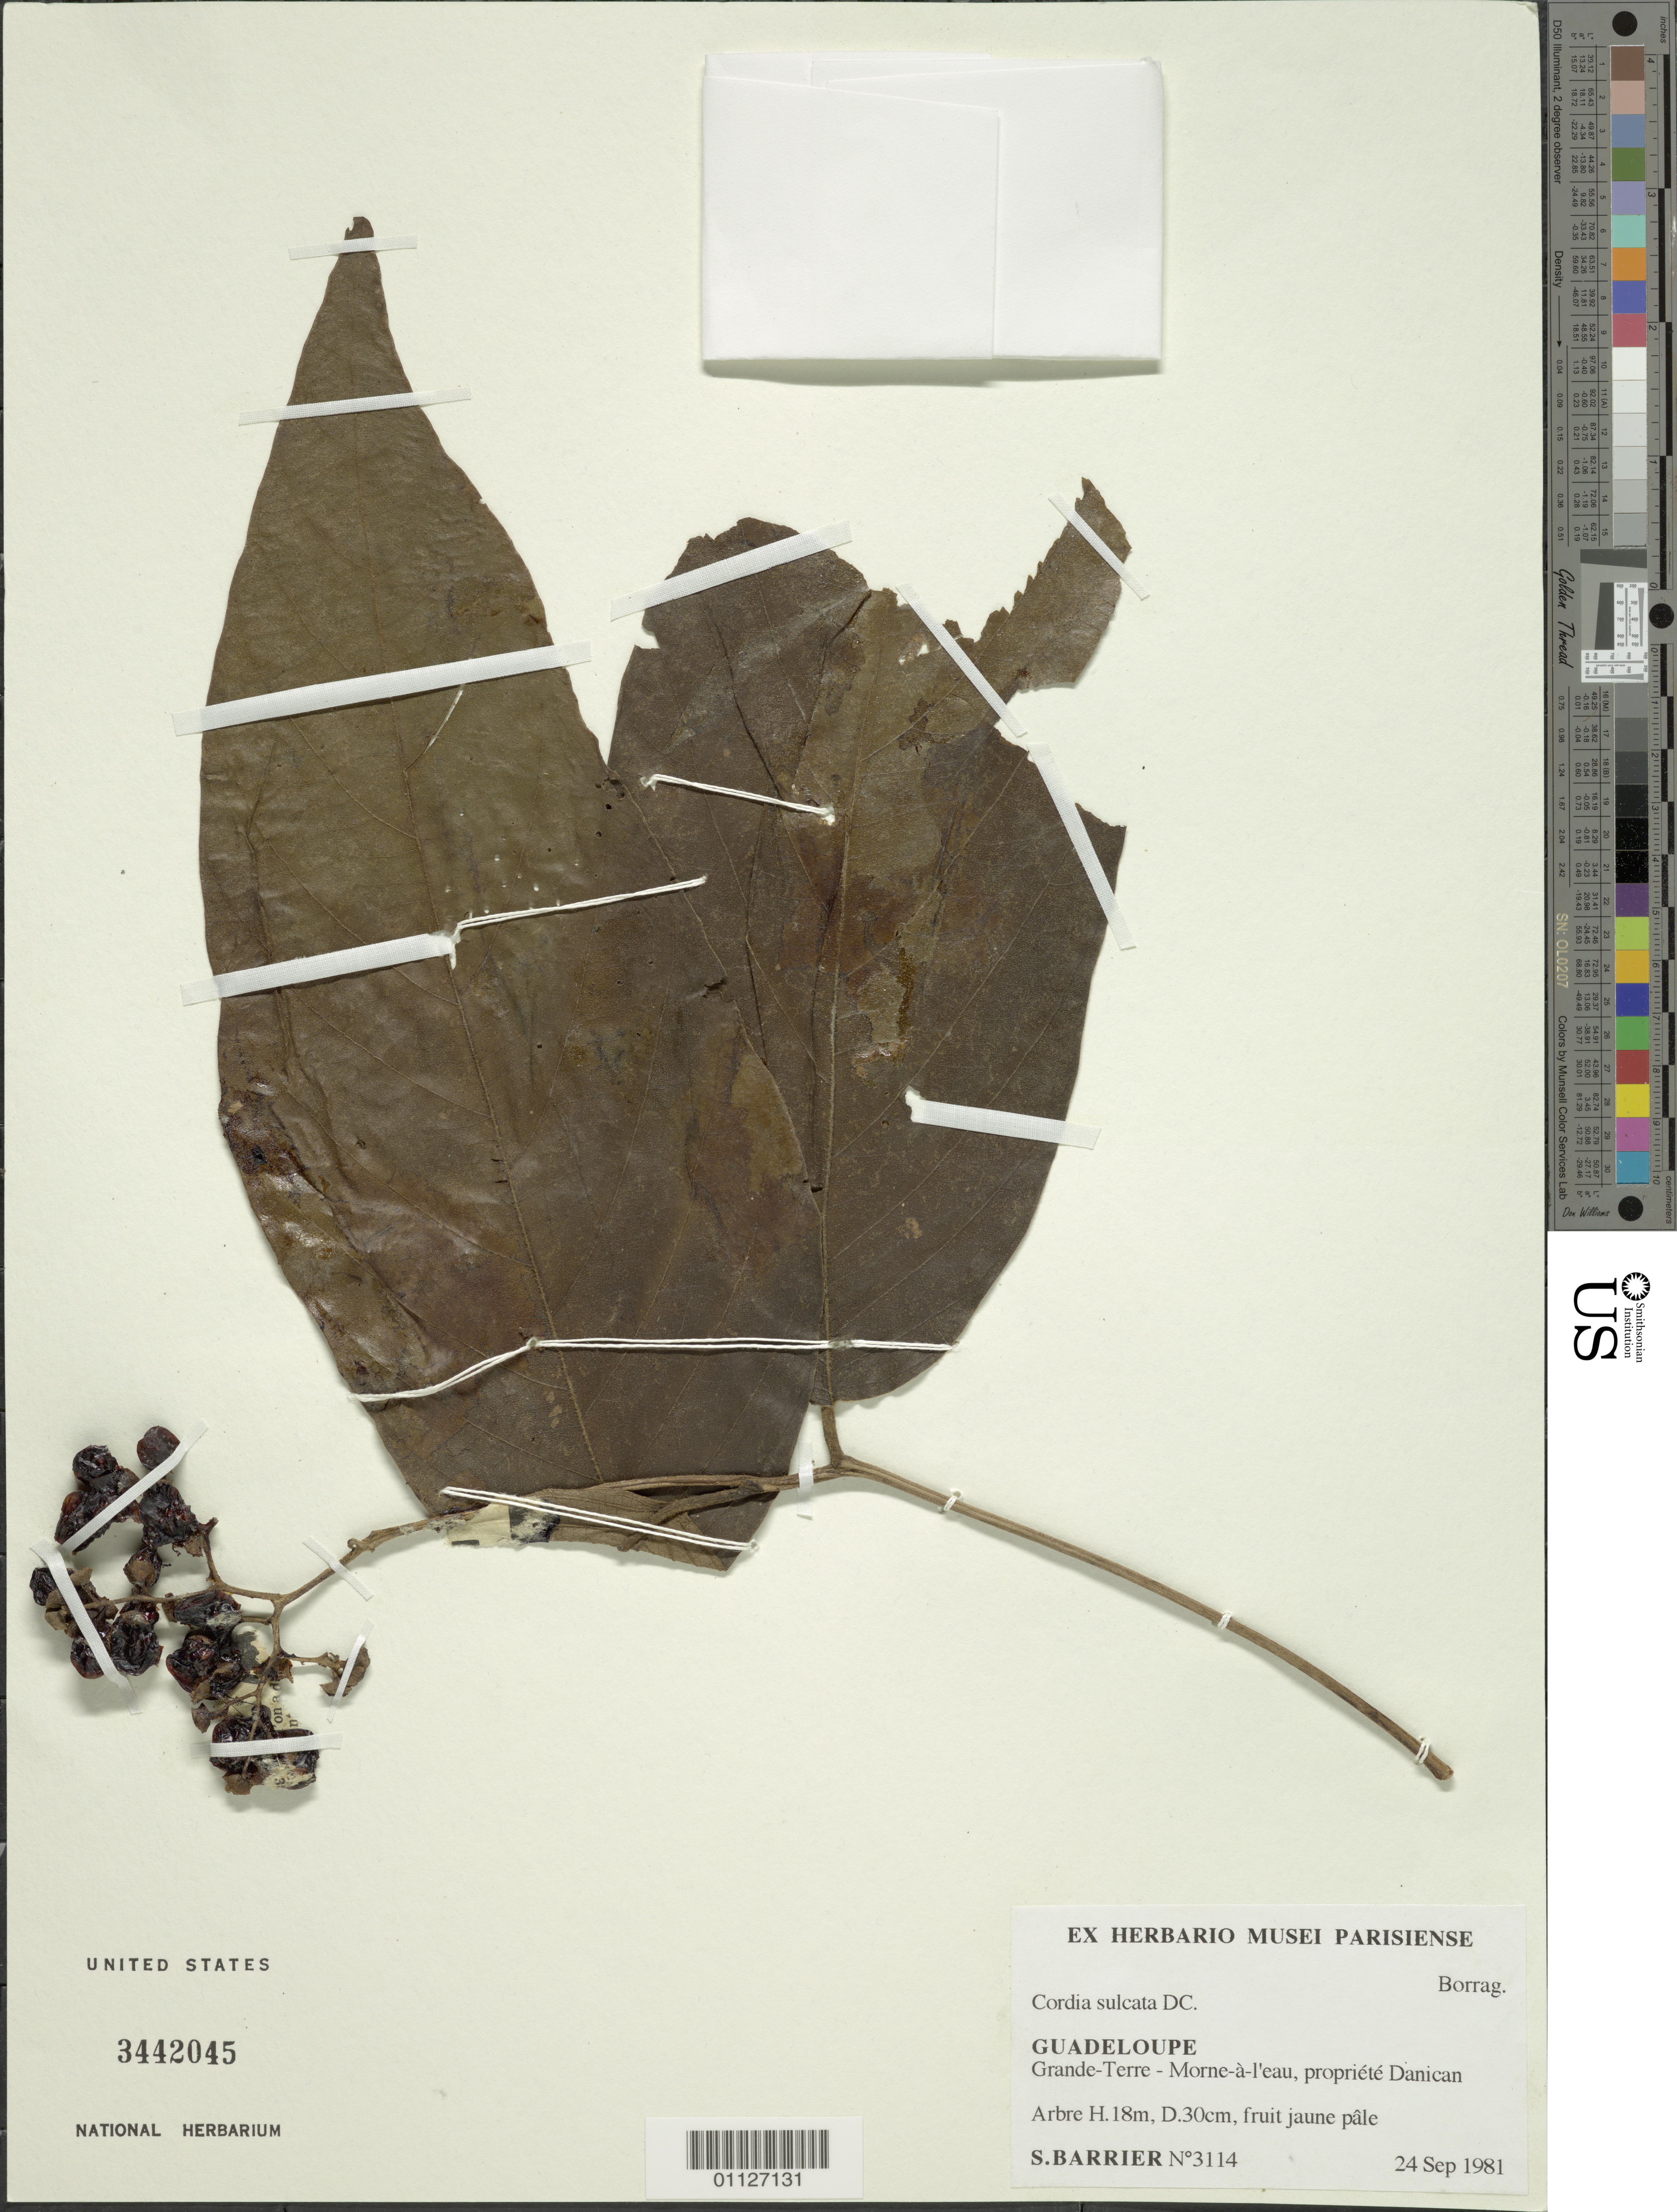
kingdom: Plantae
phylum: Tracheophyta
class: Magnoliopsida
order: Boraginales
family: Cordiaceae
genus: Cordia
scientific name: Cordia sulcata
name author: DC.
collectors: S. Barrier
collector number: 3114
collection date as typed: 24 Sep 1981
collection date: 1981-09-24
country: Guadeloupe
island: Grande Terre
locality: Morne-à-l'eau, propriété Danican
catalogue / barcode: US 3442045